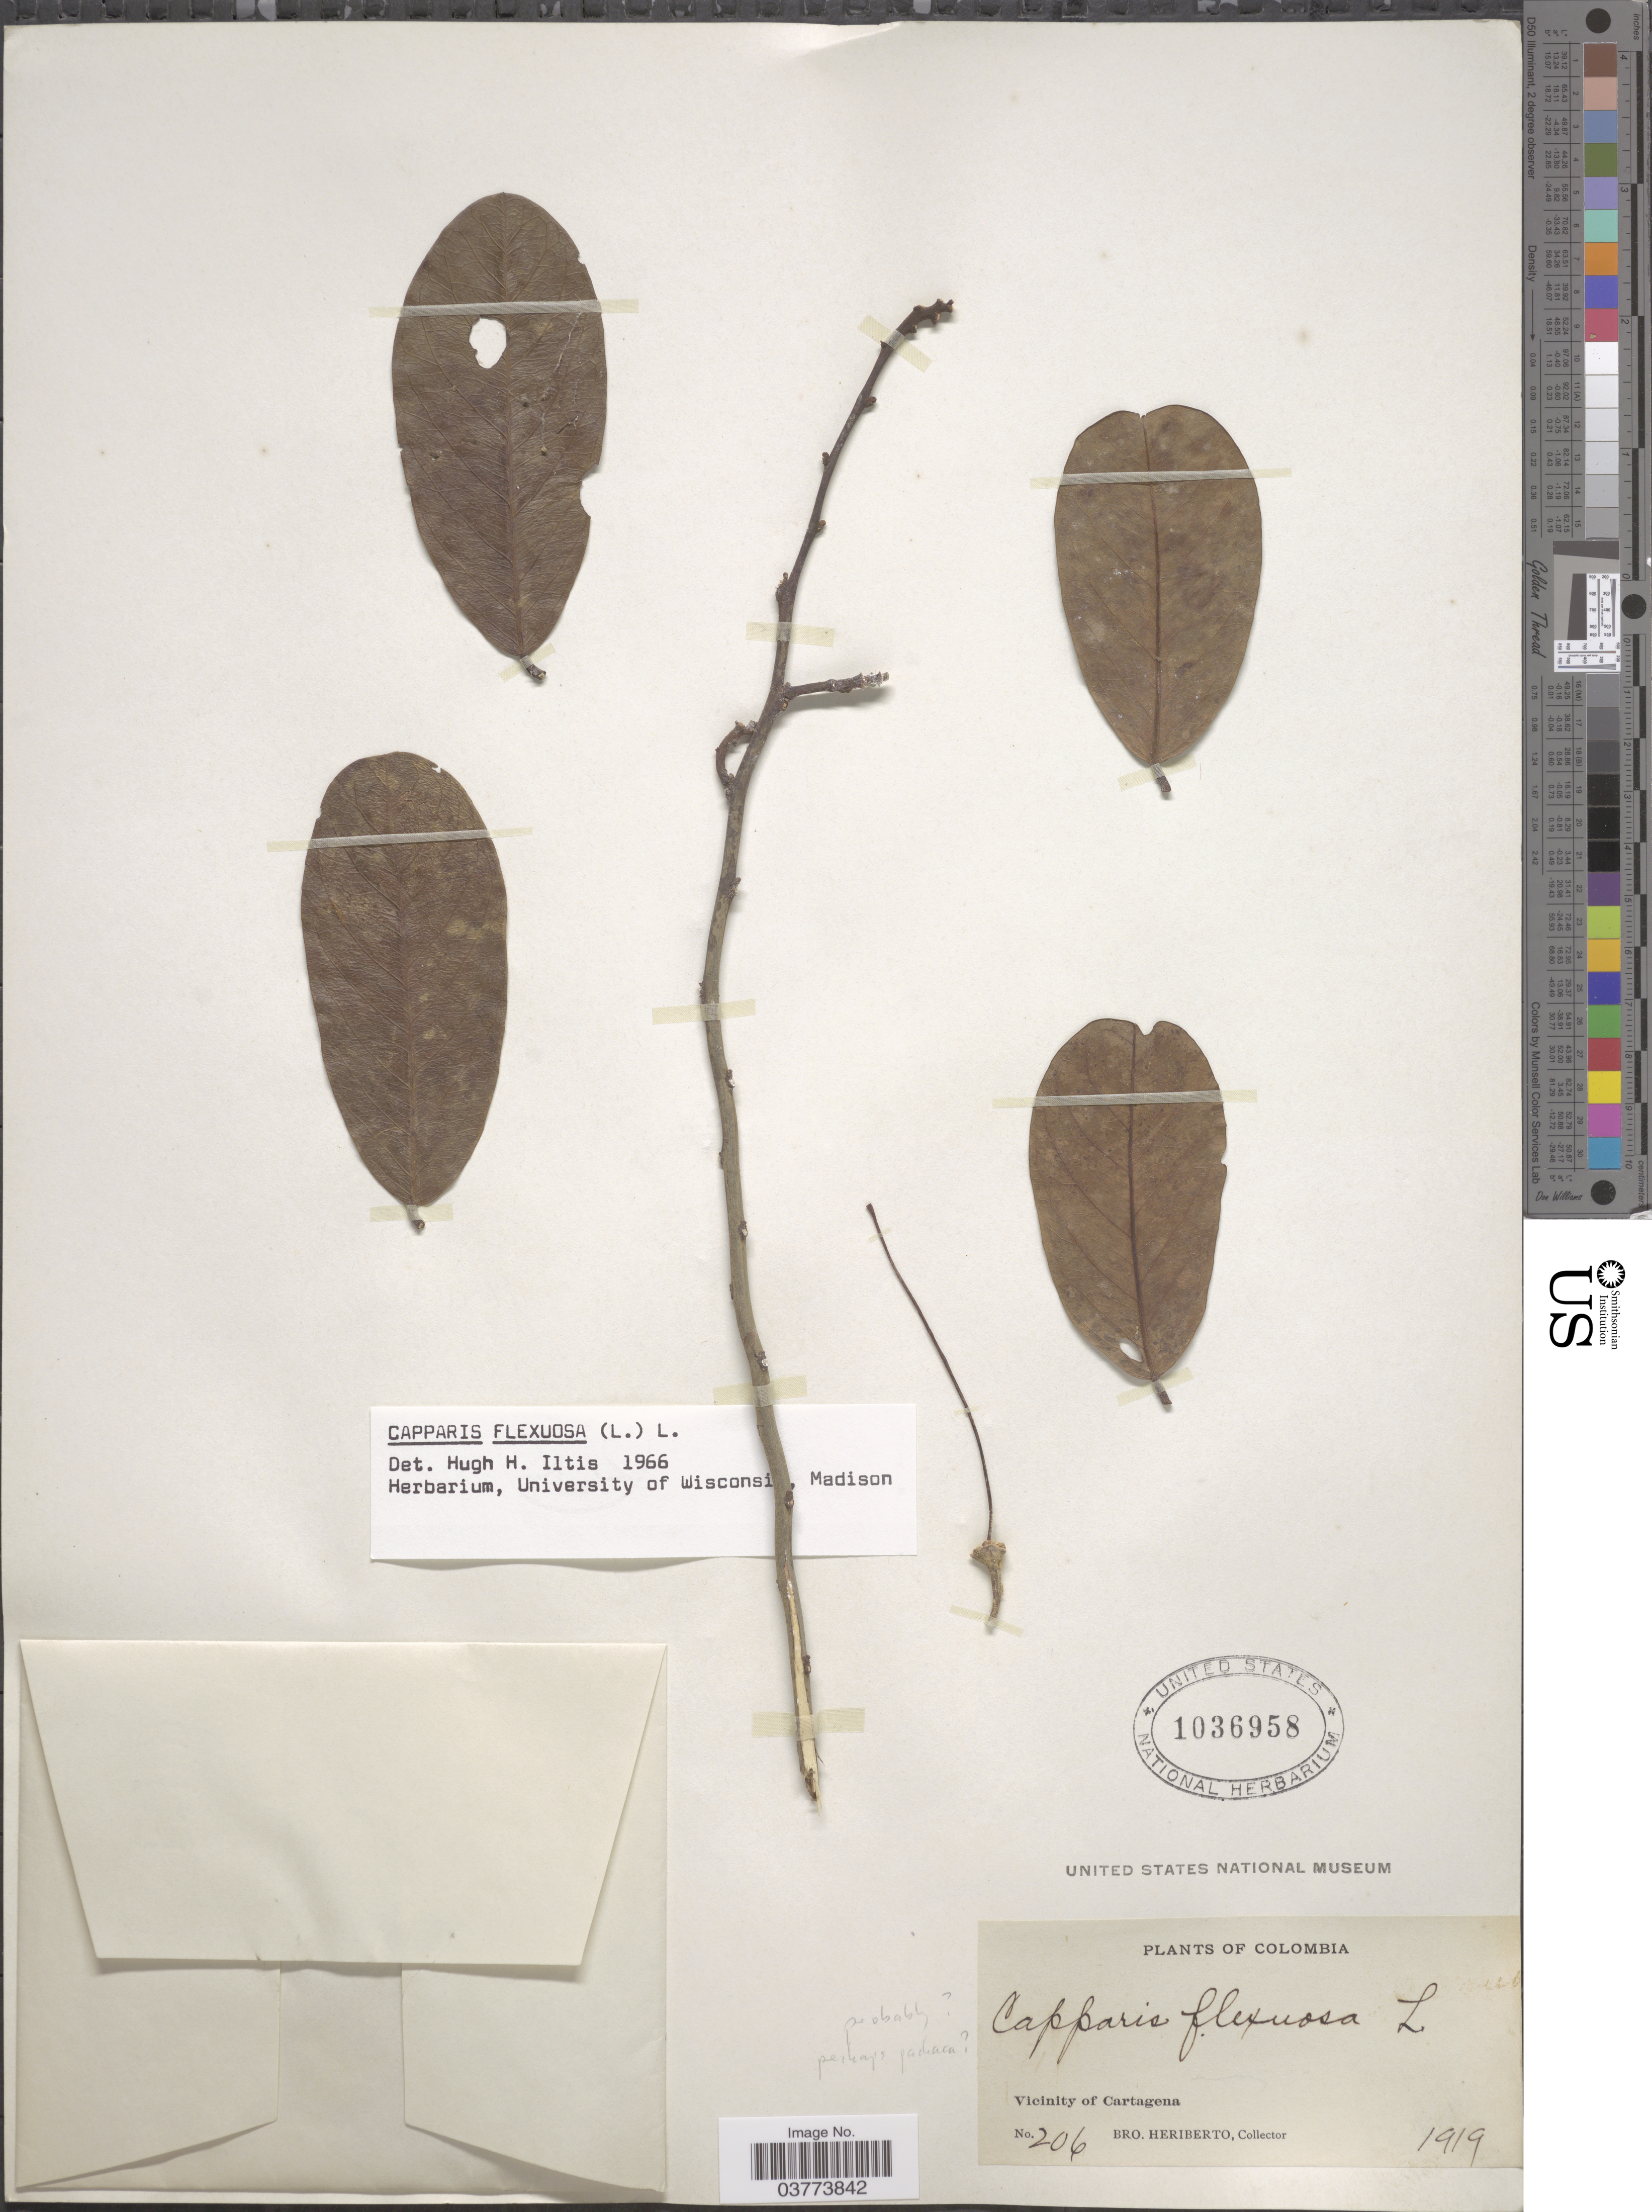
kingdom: Plantae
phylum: Tracheophyta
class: Magnoliopsida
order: Brassicales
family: Capparaceae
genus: Cynophalla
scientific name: Cynophalla flexuosa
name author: (L.) J. Presl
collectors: B. Heriberto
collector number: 206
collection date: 1919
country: Colombia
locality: Vicinity of Cartagena.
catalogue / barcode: US 1036958